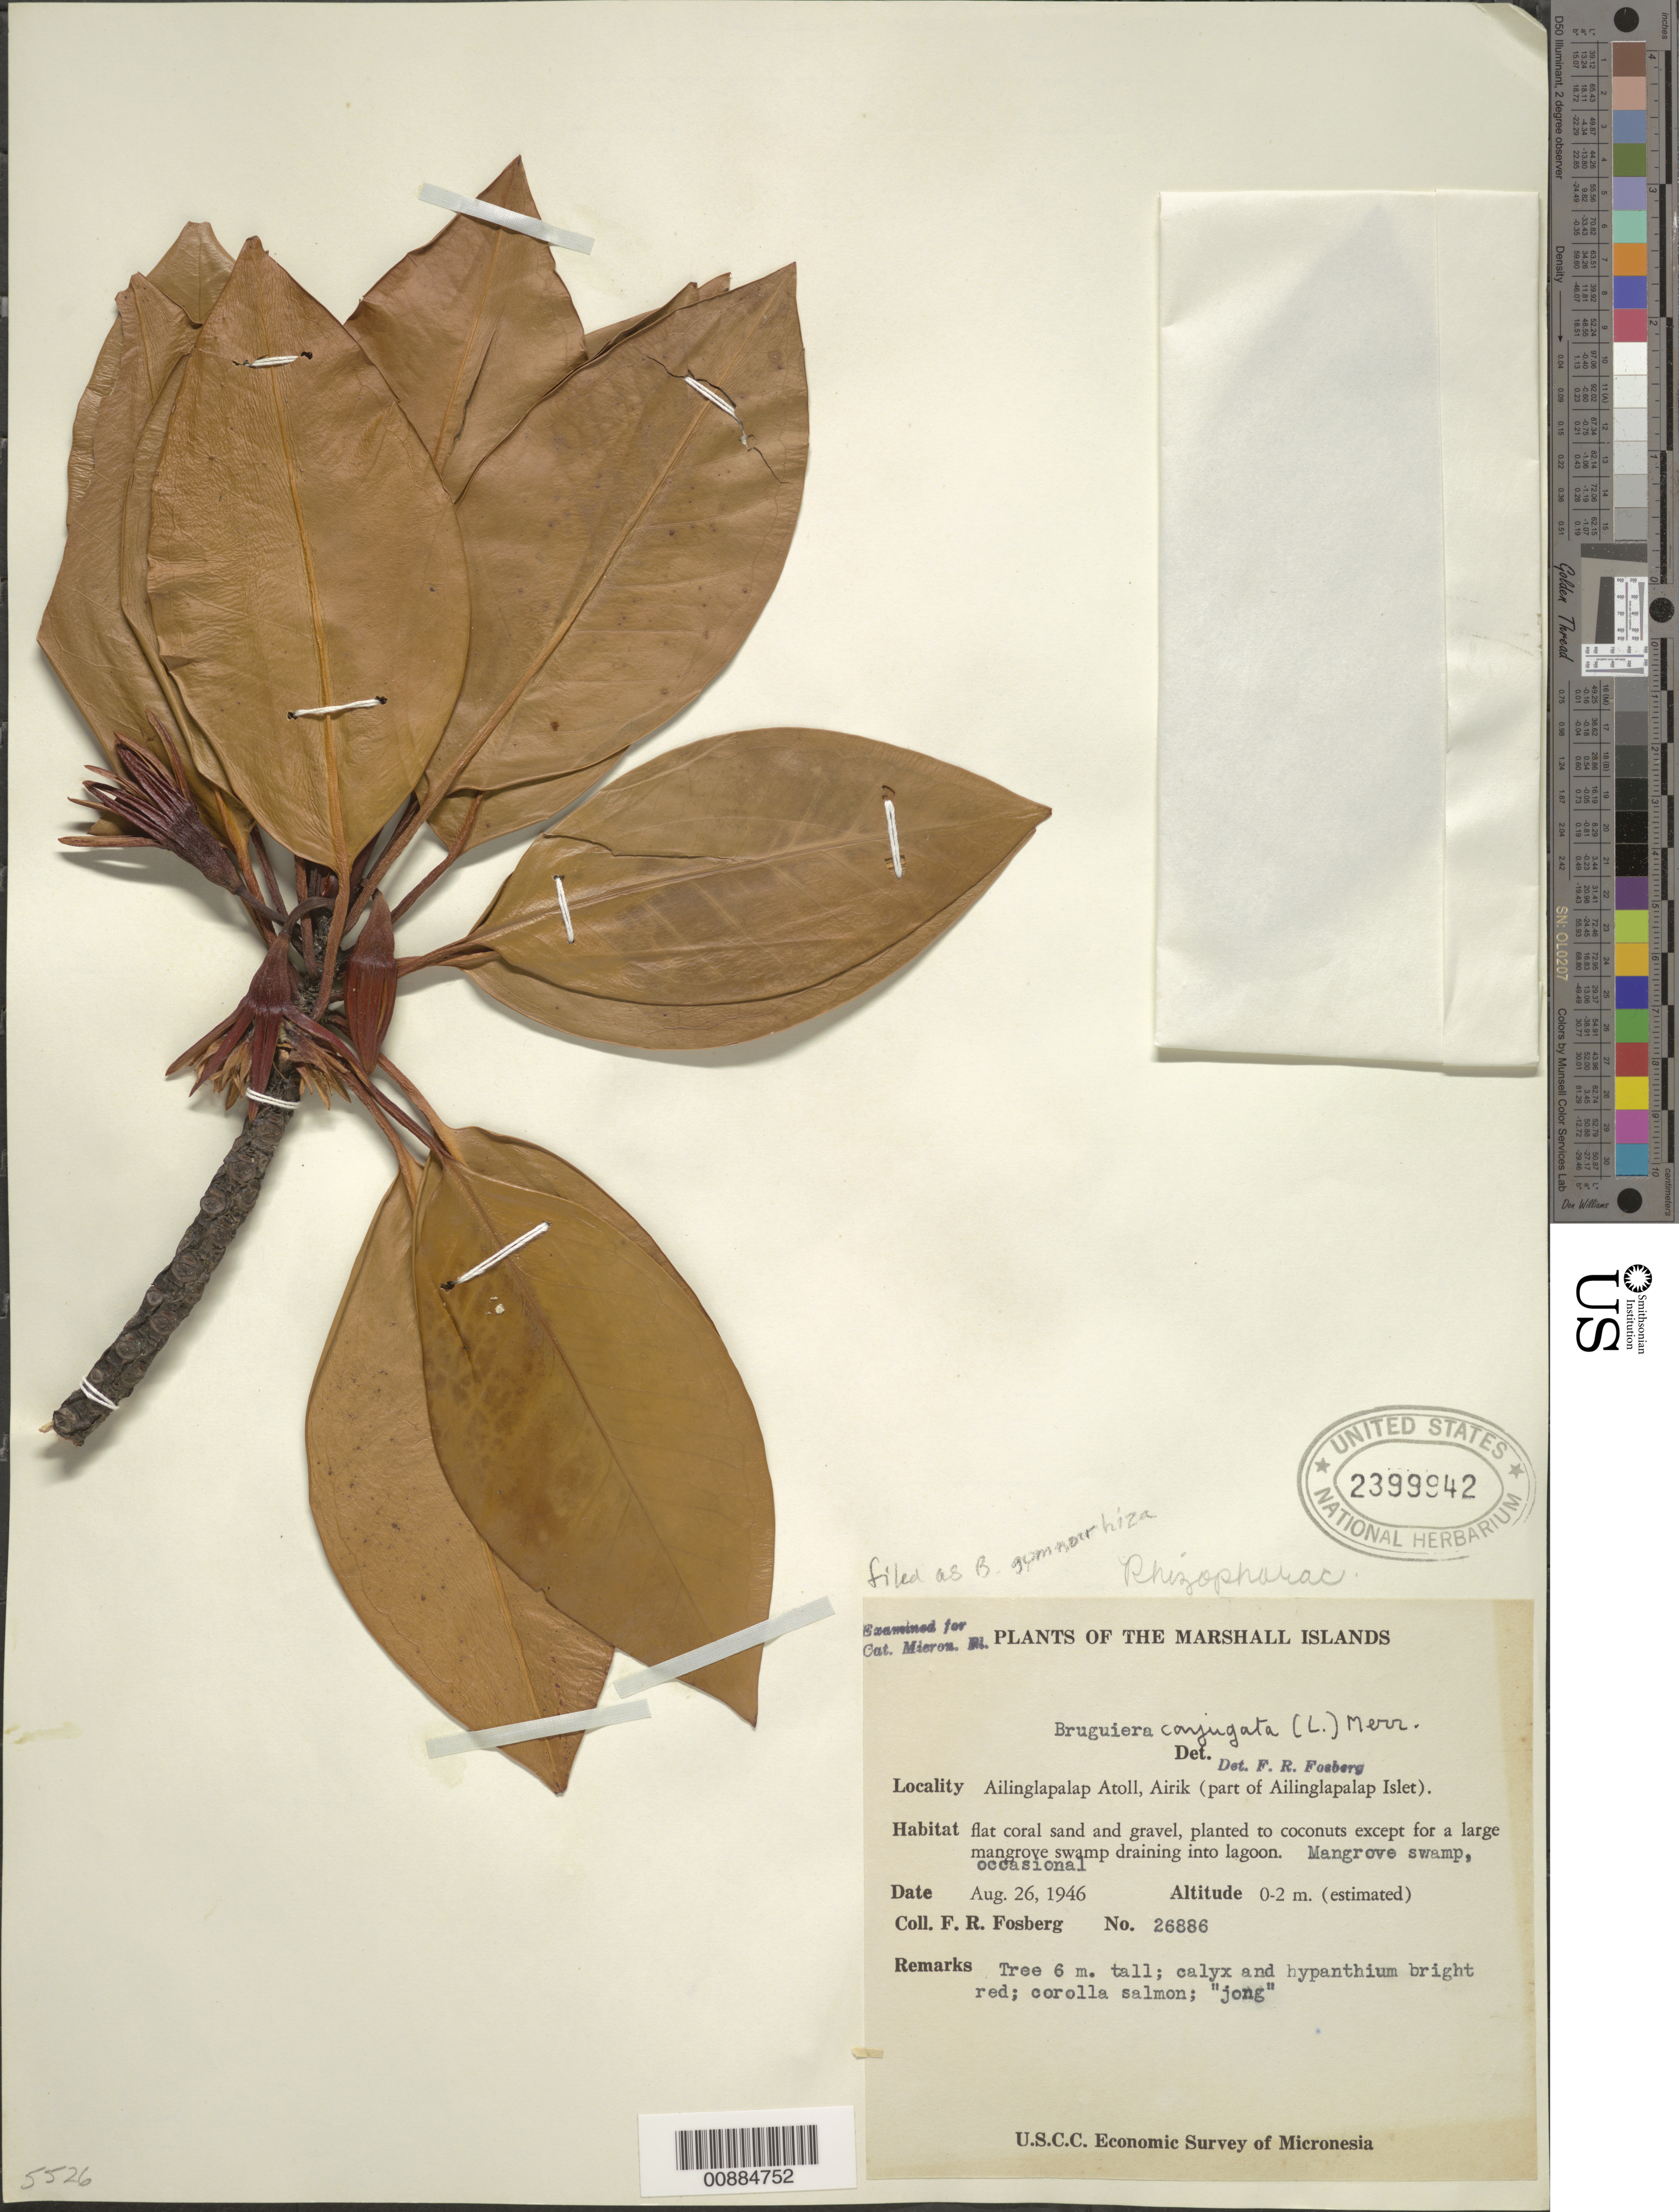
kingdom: Plantae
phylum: Tracheophyta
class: Magnoliopsida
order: Malpighiales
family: Rhizophoraceae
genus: Bruguiera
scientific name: Bruguiera gymnorhiza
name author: (L.) Savigny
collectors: F. R. Fosberg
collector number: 26886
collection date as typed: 26 Aug 1946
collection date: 1946-08-26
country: Marshall Islands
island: Ailinglaplap [Ailinglapalap] Atoll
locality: Airik, Ailinglapalap Islet.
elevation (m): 0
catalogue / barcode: US 2399942